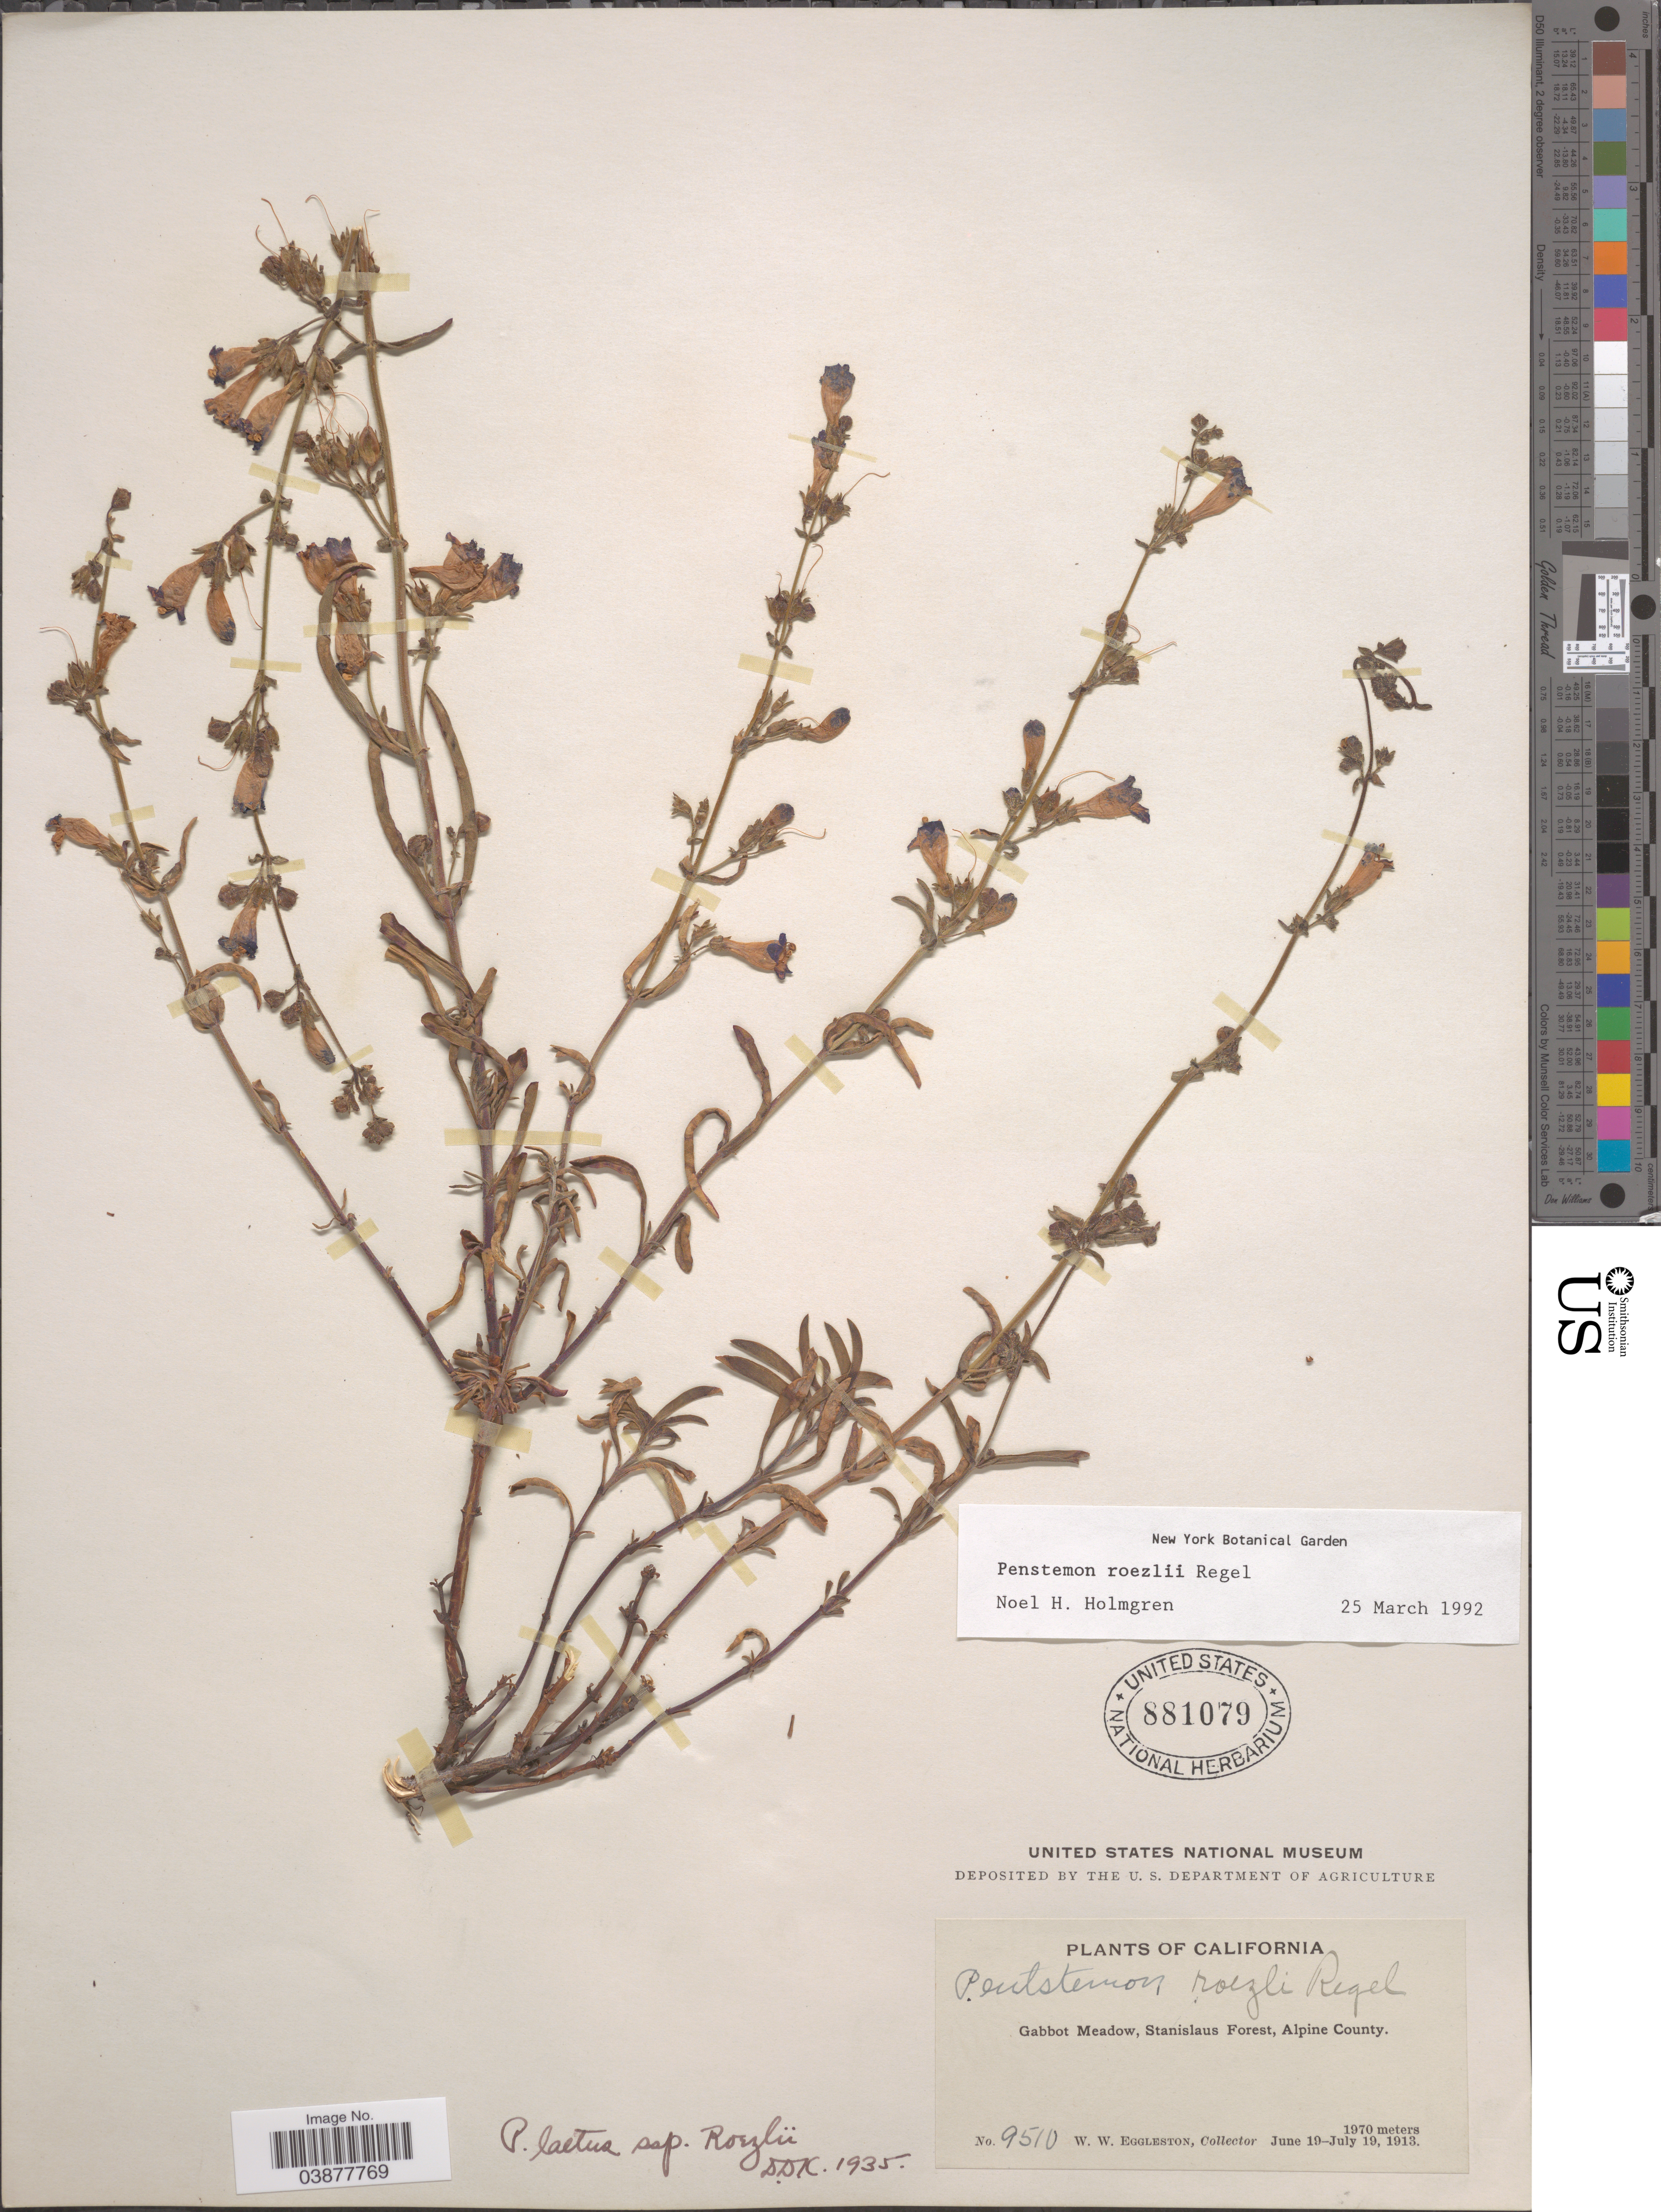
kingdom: Plantae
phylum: Tracheophyta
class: Magnoliopsida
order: Lamiales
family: Plantaginaceae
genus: Penstemon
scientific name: Penstemon roezlii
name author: Regel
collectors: W. W. Eggleston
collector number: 9510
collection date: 1913-06-19/1913-07-19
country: United States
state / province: California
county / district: Alpine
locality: Gabbot Meadow, Stanislaus Forest, Alpine County.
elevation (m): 1970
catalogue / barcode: US 881079